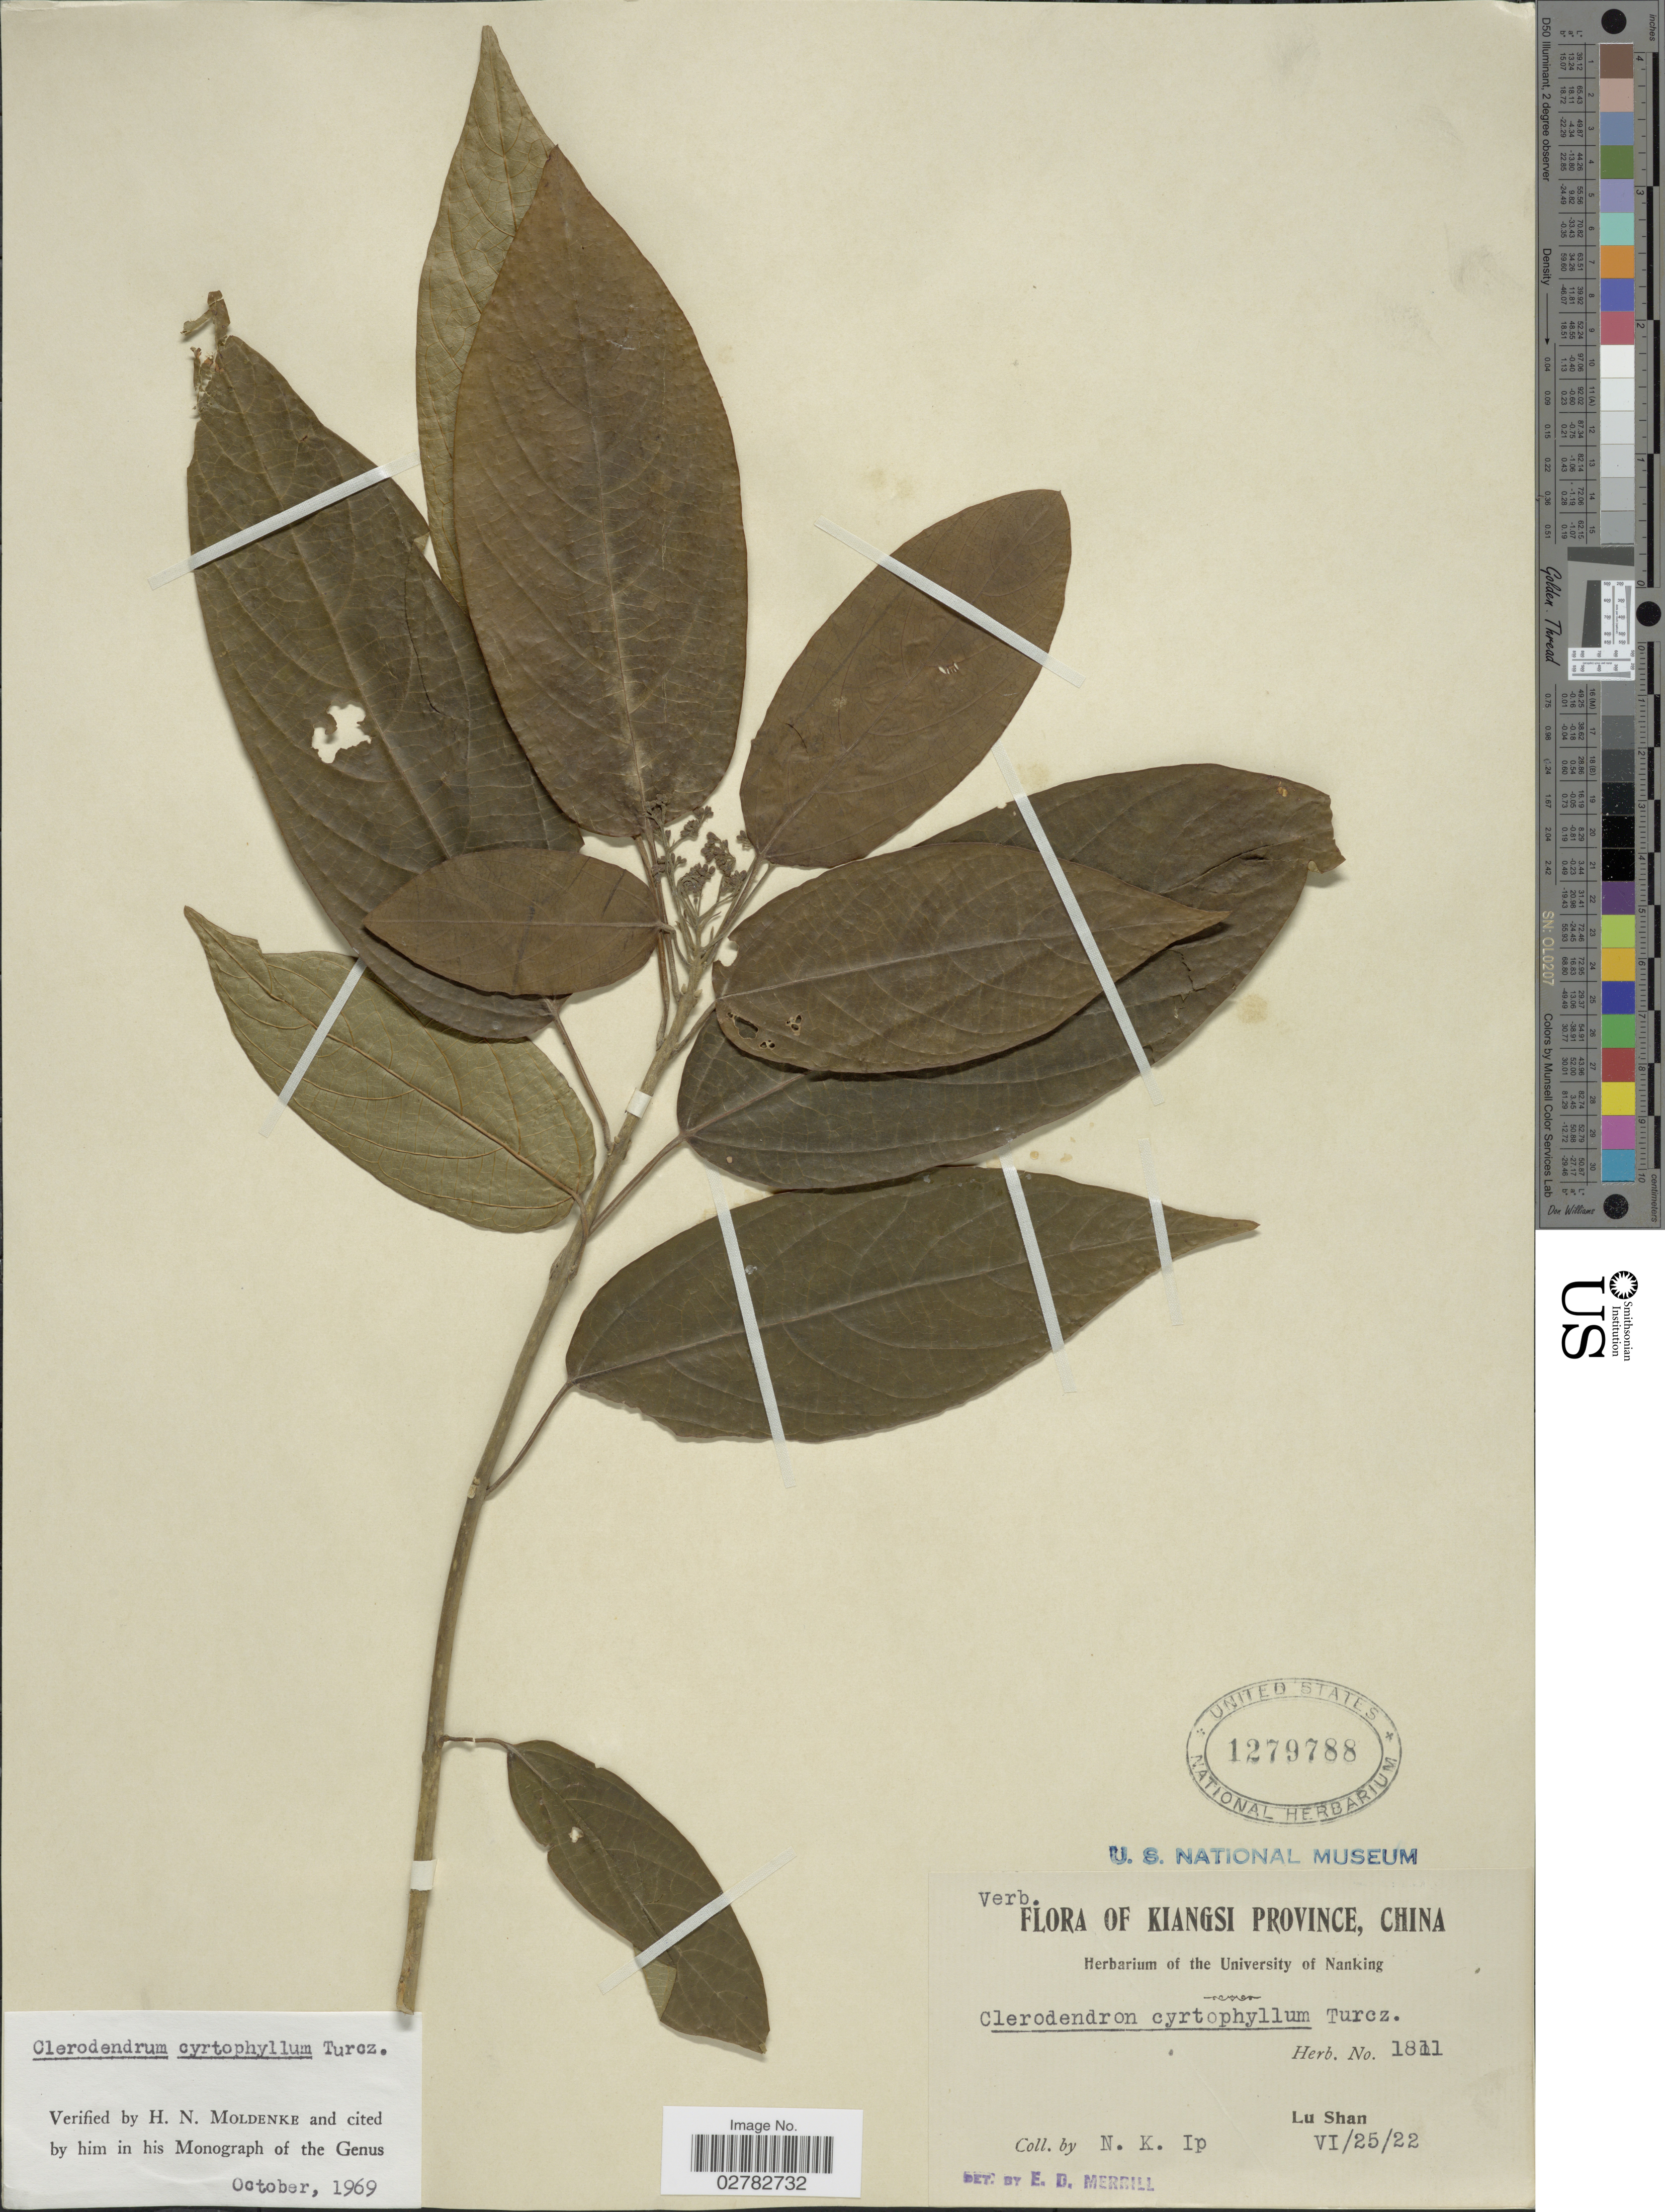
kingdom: Plantae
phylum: Tracheophyta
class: Magnoliopsida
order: Lamiales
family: Lamiaceae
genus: Clerodendrum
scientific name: Clerodendrum cyrtophyllum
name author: Turcz.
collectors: N. Ip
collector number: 1811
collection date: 1922-06-25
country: China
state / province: Jiangxi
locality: Kiangsi Province. Lu Shan.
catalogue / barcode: US 1279788